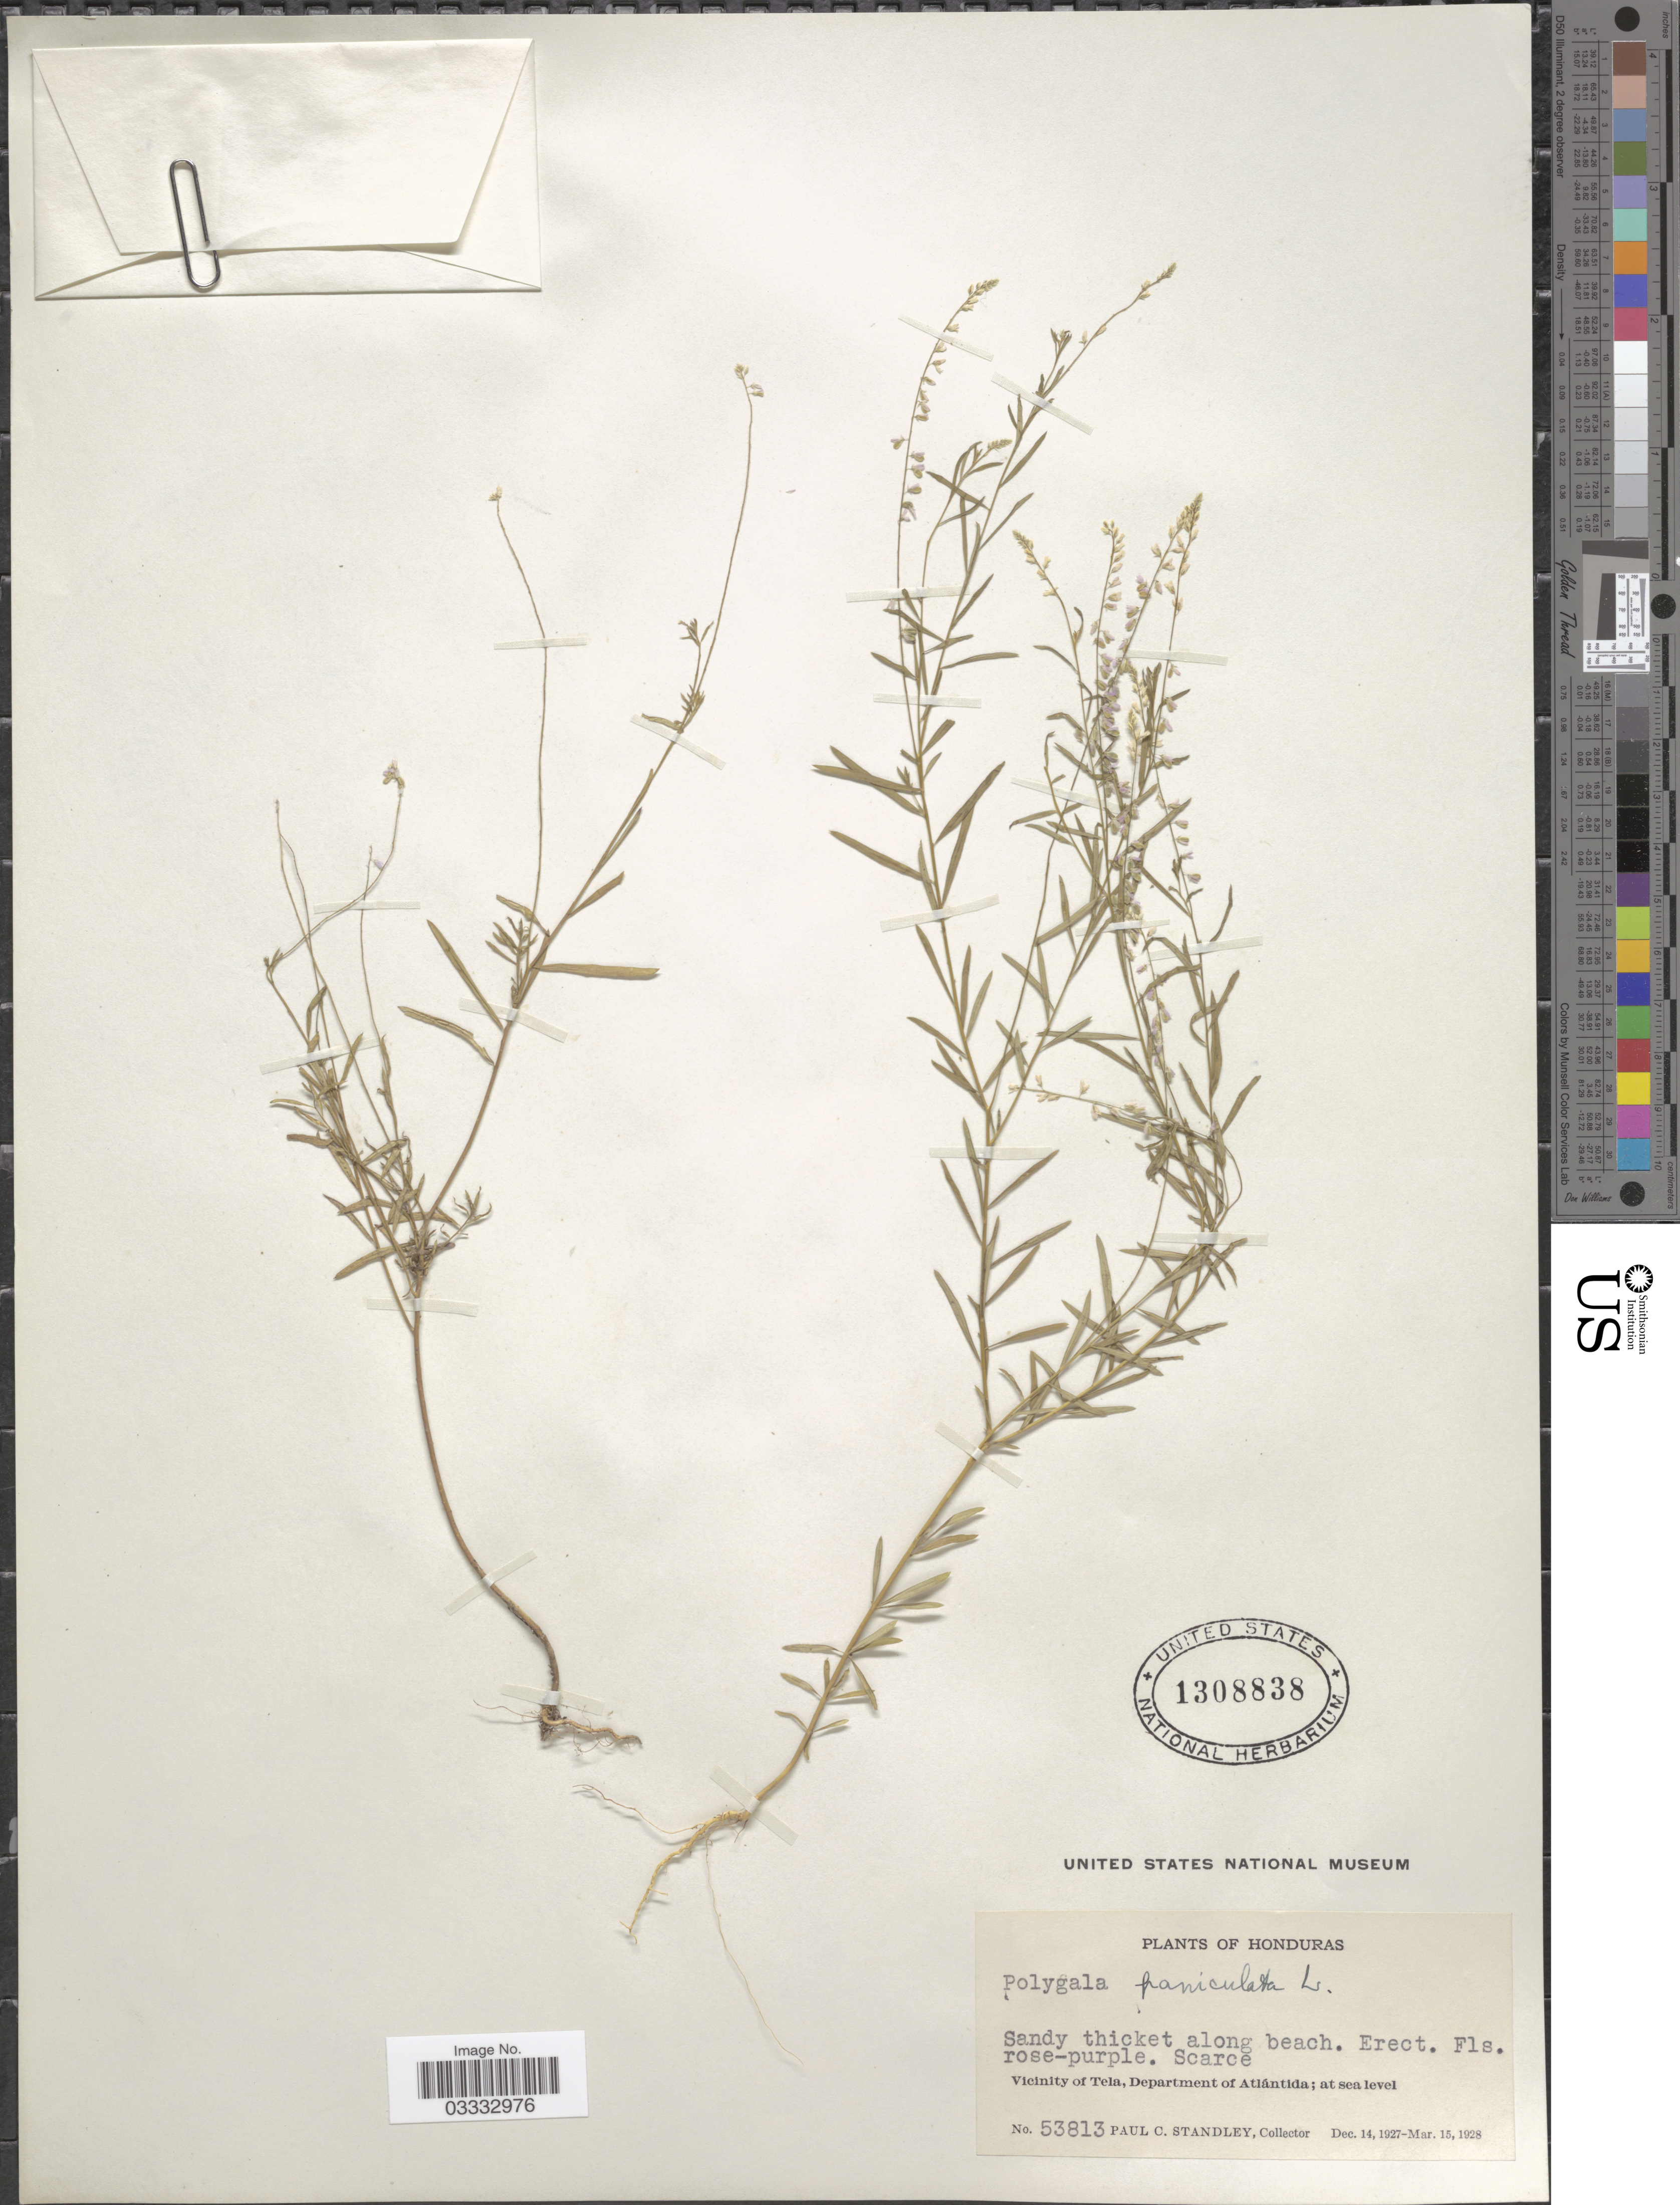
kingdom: Plantae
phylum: Tracheophyta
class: Magnoliopsida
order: Fabales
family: Polygalaceae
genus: Polygala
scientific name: Polygala paniculata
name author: L.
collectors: P. C. Standley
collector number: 53813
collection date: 1927-12-14/1928-03-15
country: Honduras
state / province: Atlántida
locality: Vicinity of Tela, Department of Atlántida.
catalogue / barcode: US 1308838